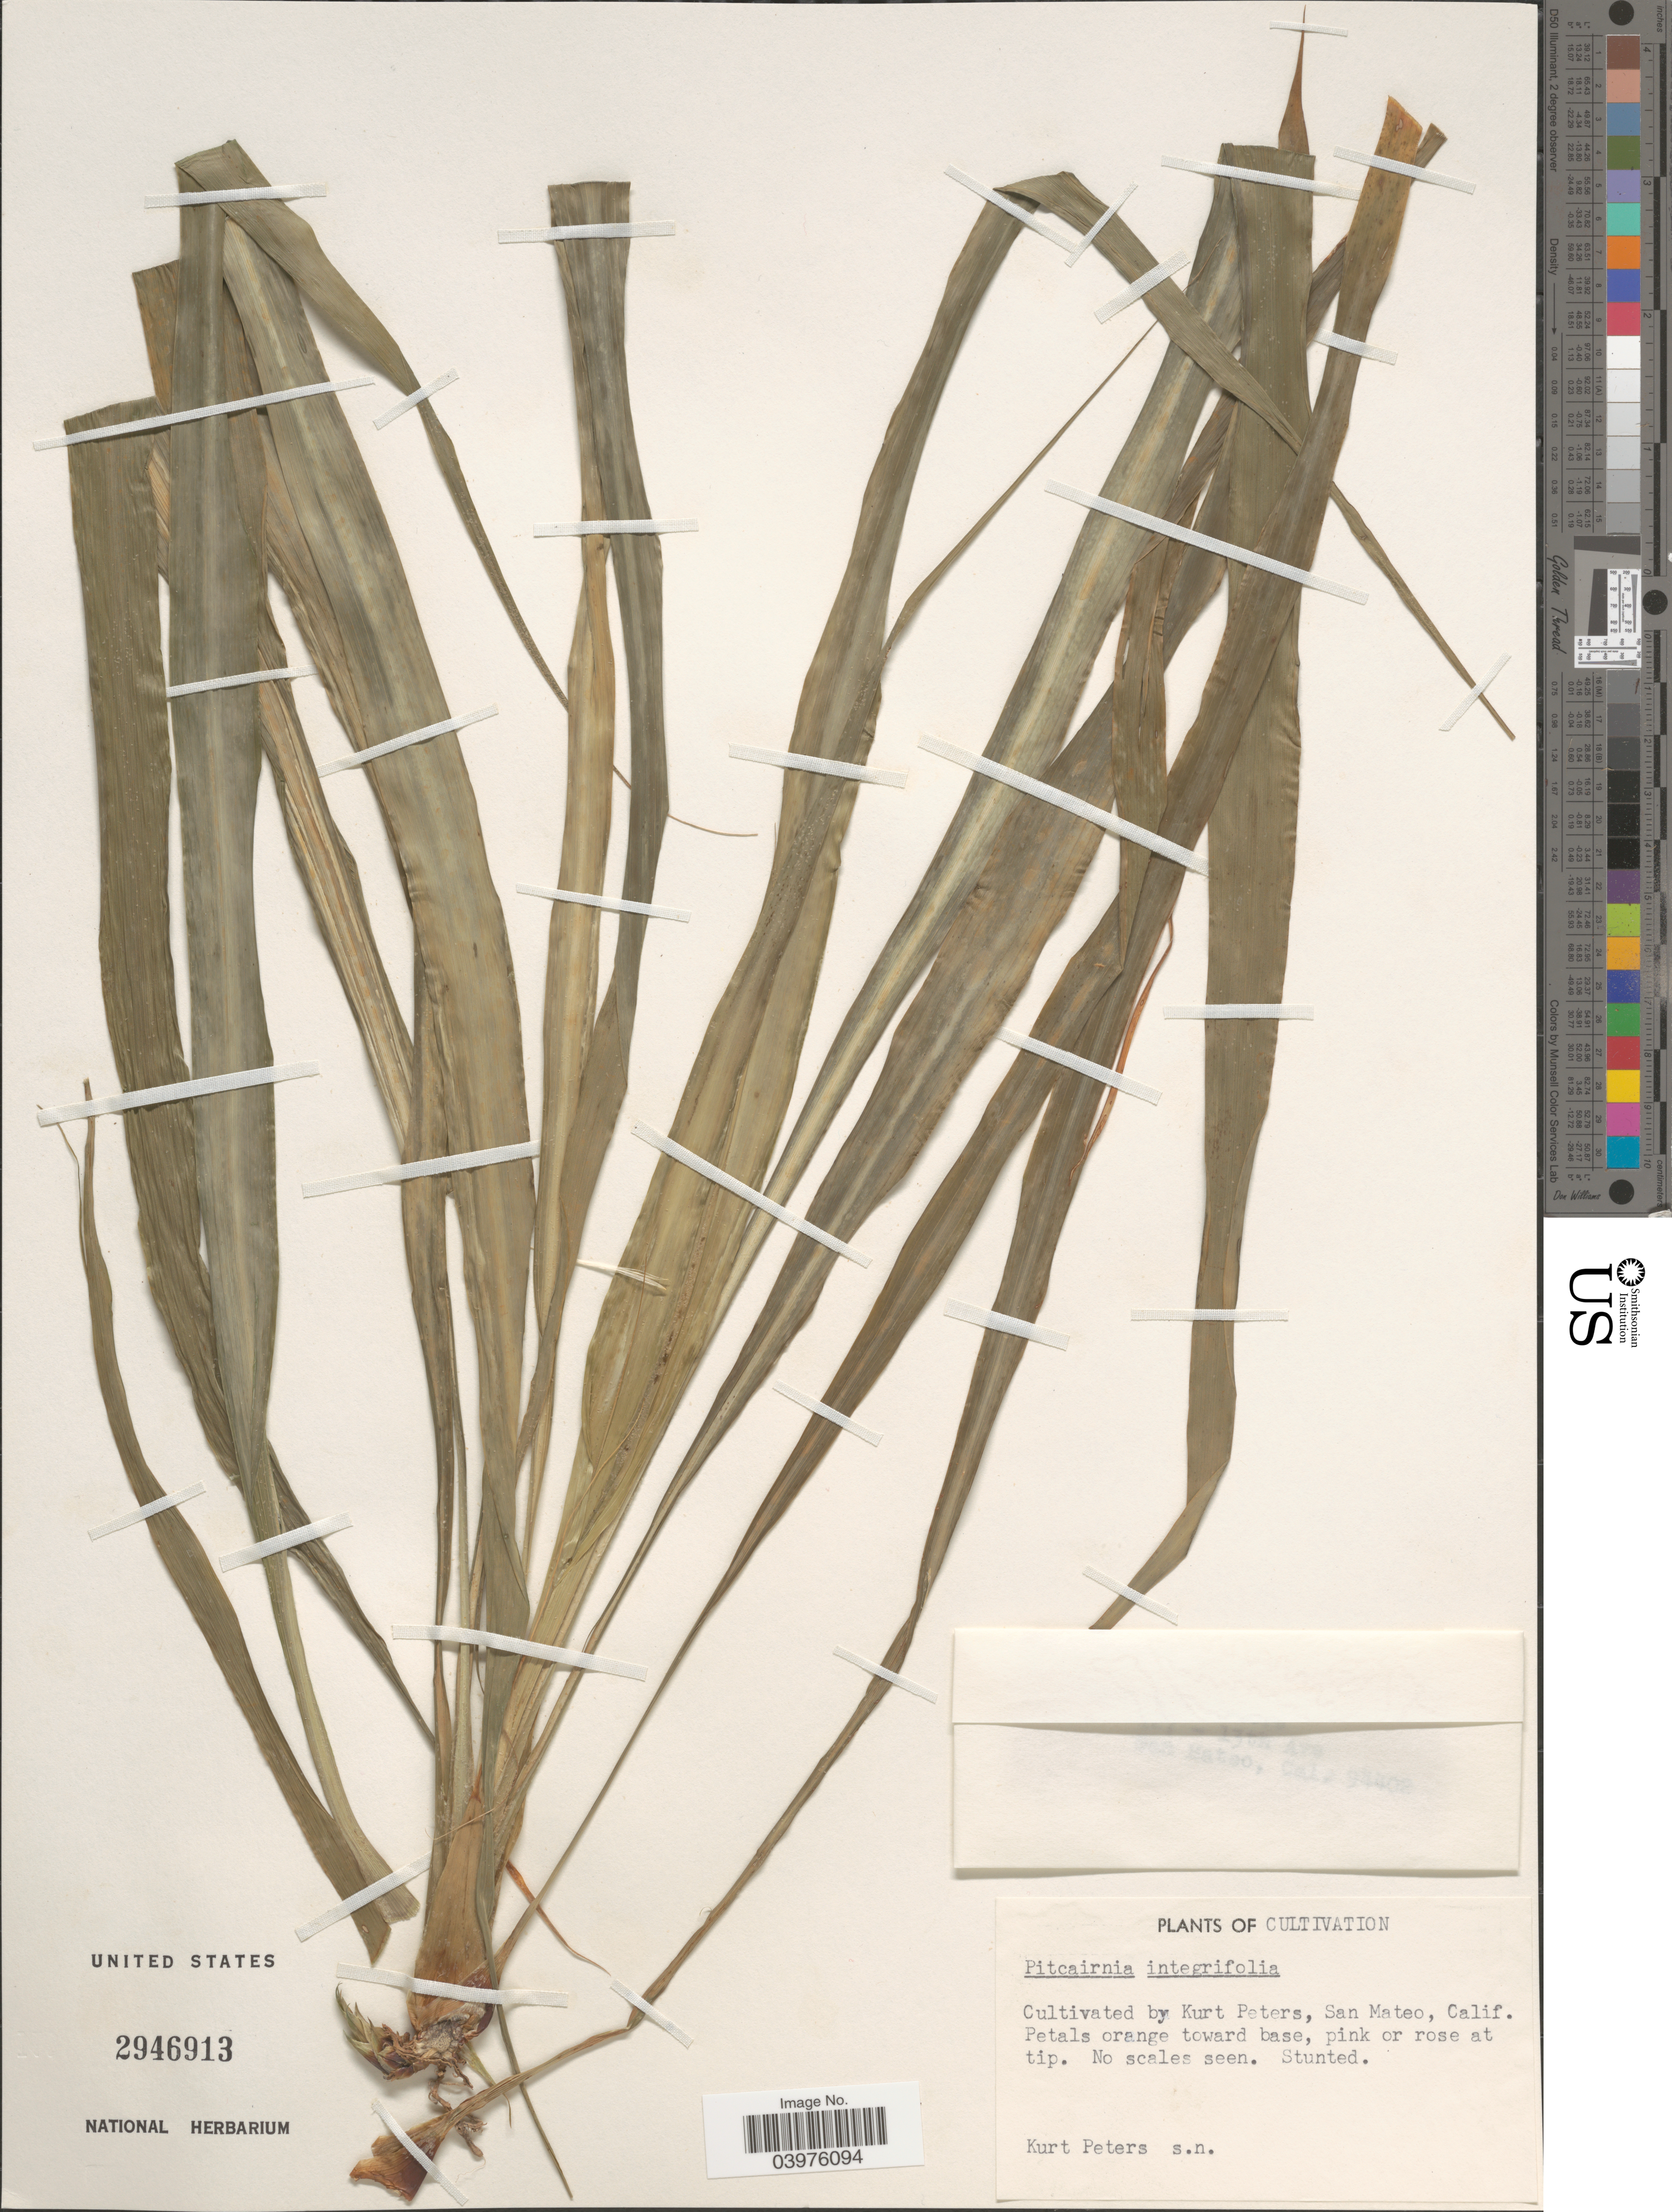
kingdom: Plantae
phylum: Tracheophyta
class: Liliopsida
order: Poales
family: Bromeliaceae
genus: Pitcairnia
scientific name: Pitcairnia integrifolia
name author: Ker Gawl.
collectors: K. Peters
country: United States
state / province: California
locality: San Mateo.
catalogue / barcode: US 2946913